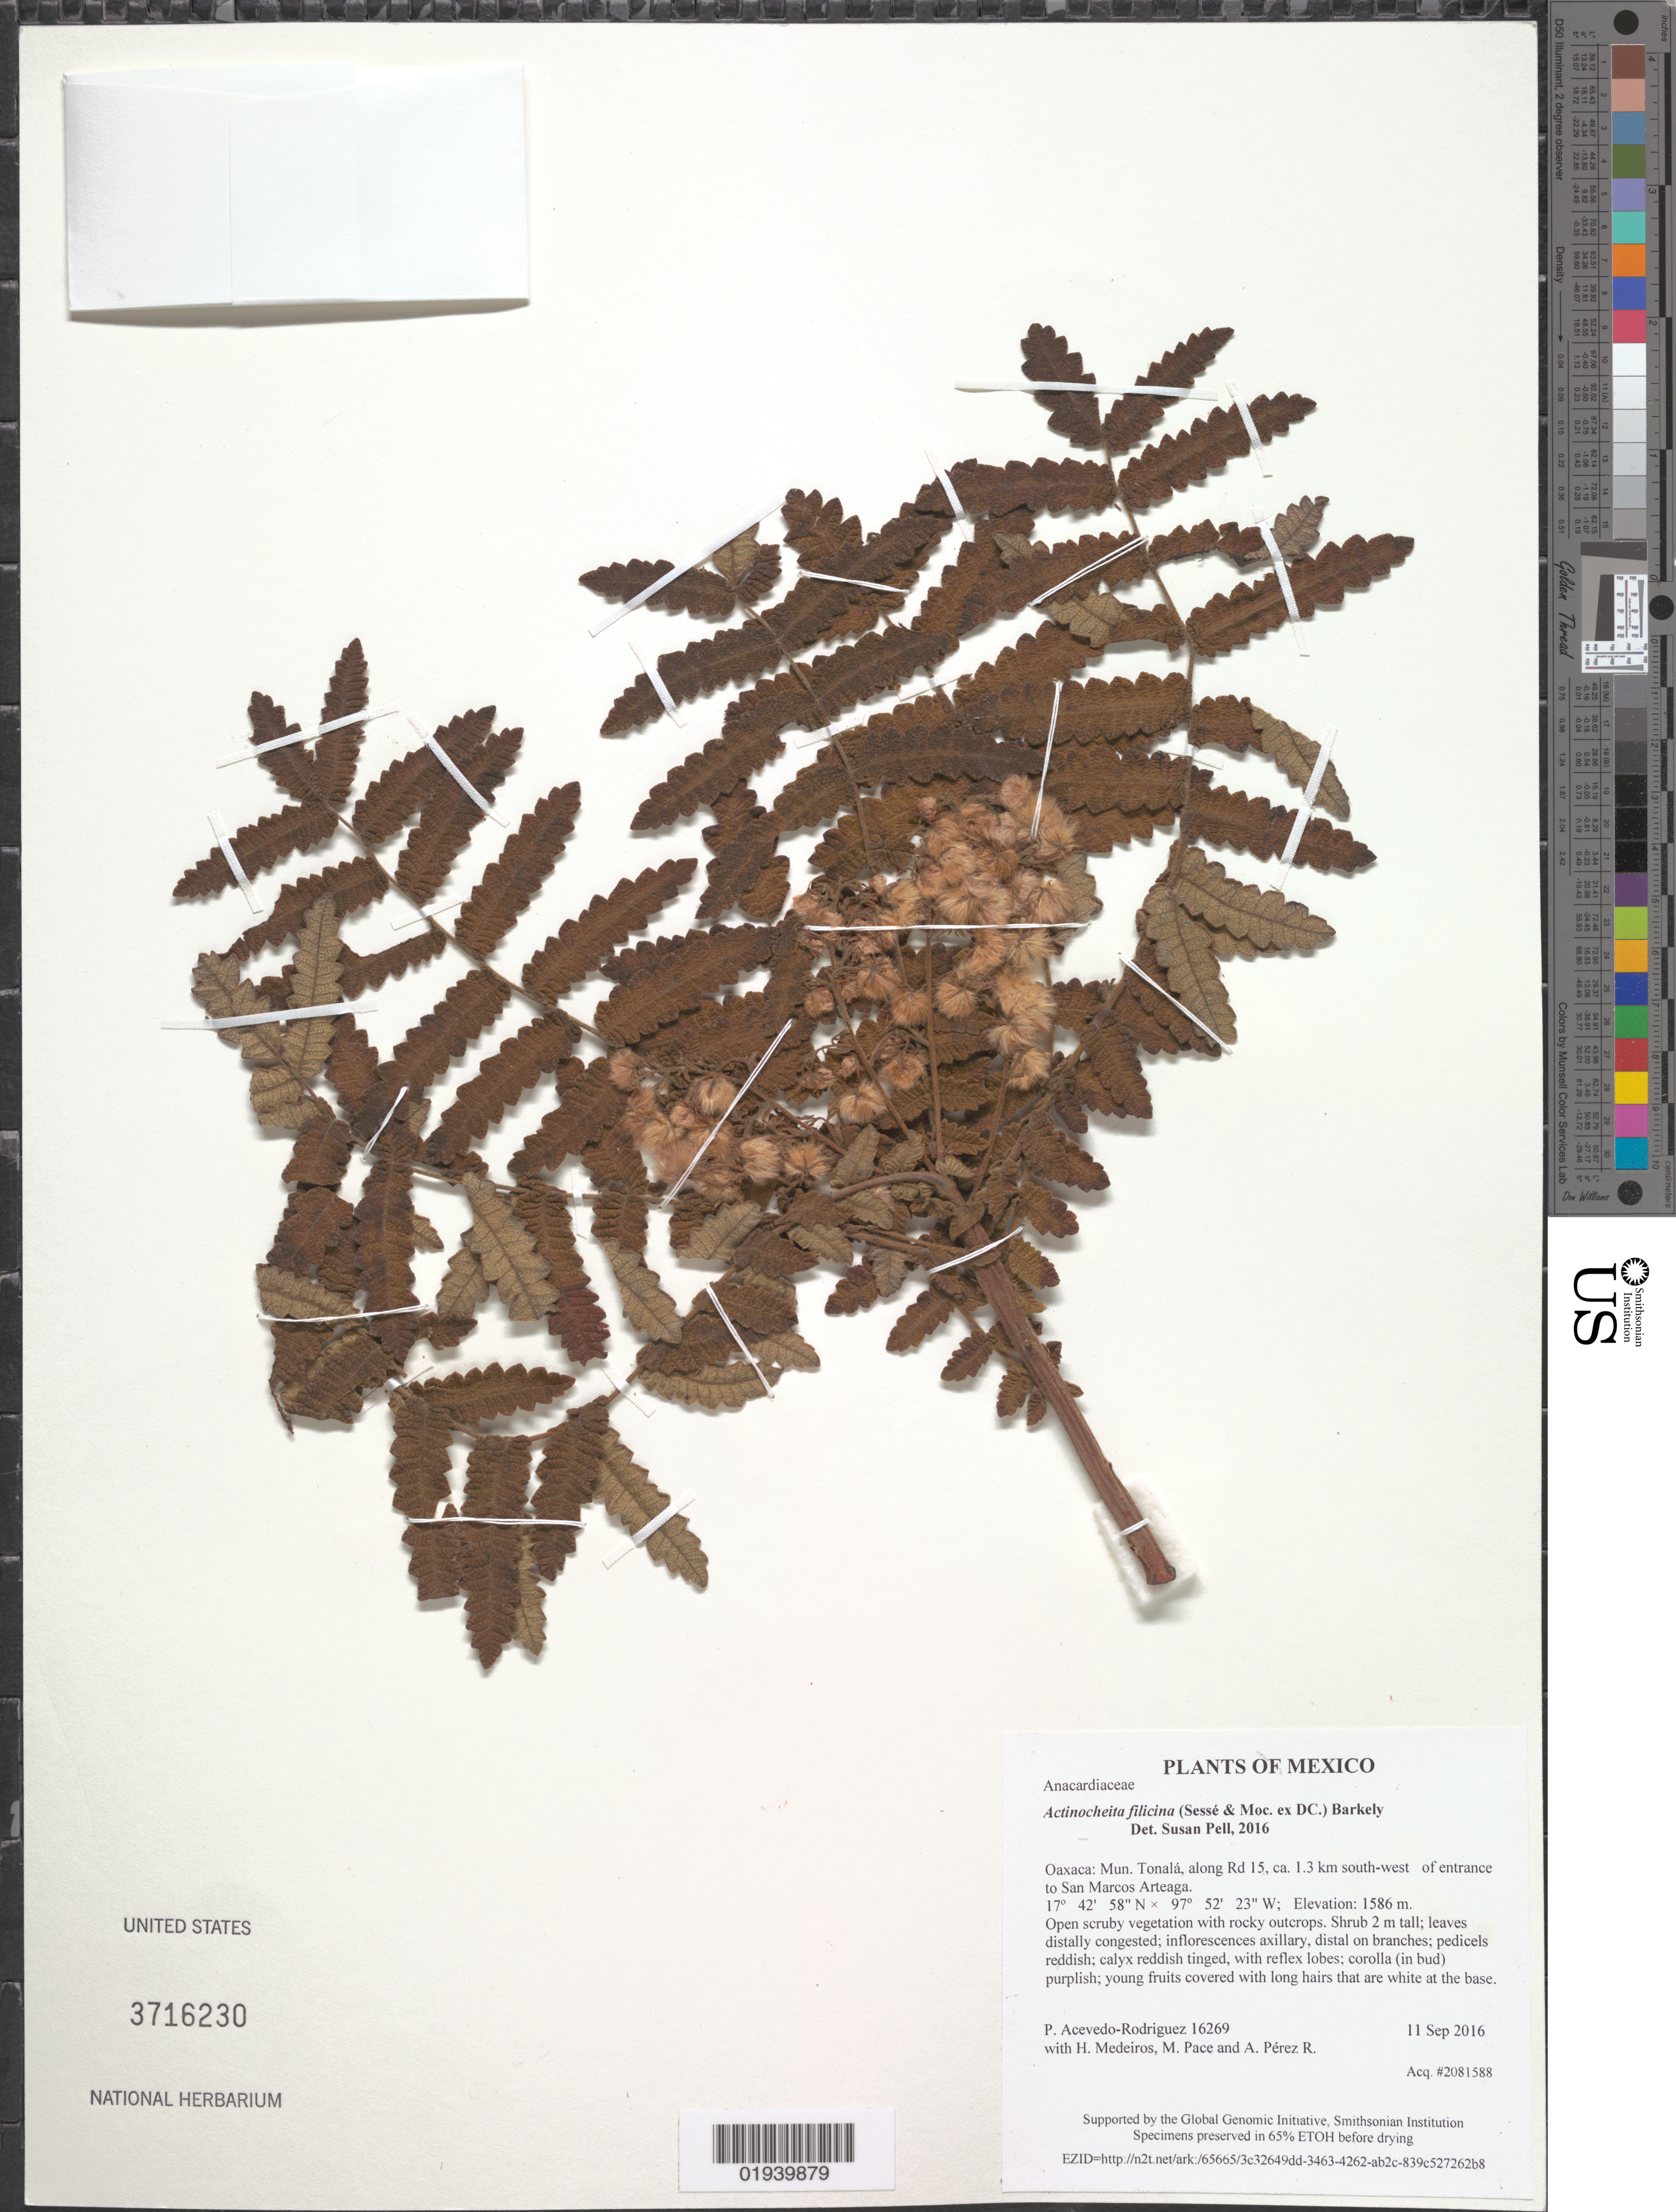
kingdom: Plantae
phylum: Tracheophyta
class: Magnoliopsida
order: Sapindales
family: Anacardiaceae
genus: Actinocheita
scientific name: Actinocheita filicina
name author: (Sessé & Moc. ex DC.) F.A. Barkley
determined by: Pell, Susan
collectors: P. Acevedo-Rodr., H. Medeiros, M. R. Pace & A. Pérez R.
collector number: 16269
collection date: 2016-09-11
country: Mexico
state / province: Oaxaca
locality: Mun. Tonalá, along Rd 15, ca. 1.3 km south-west of entrance to San Marcos Arteaga.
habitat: Open scruby vegetation with rocky outcrops.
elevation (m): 1586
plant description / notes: US, NY, MO, K, F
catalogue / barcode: US 3716230